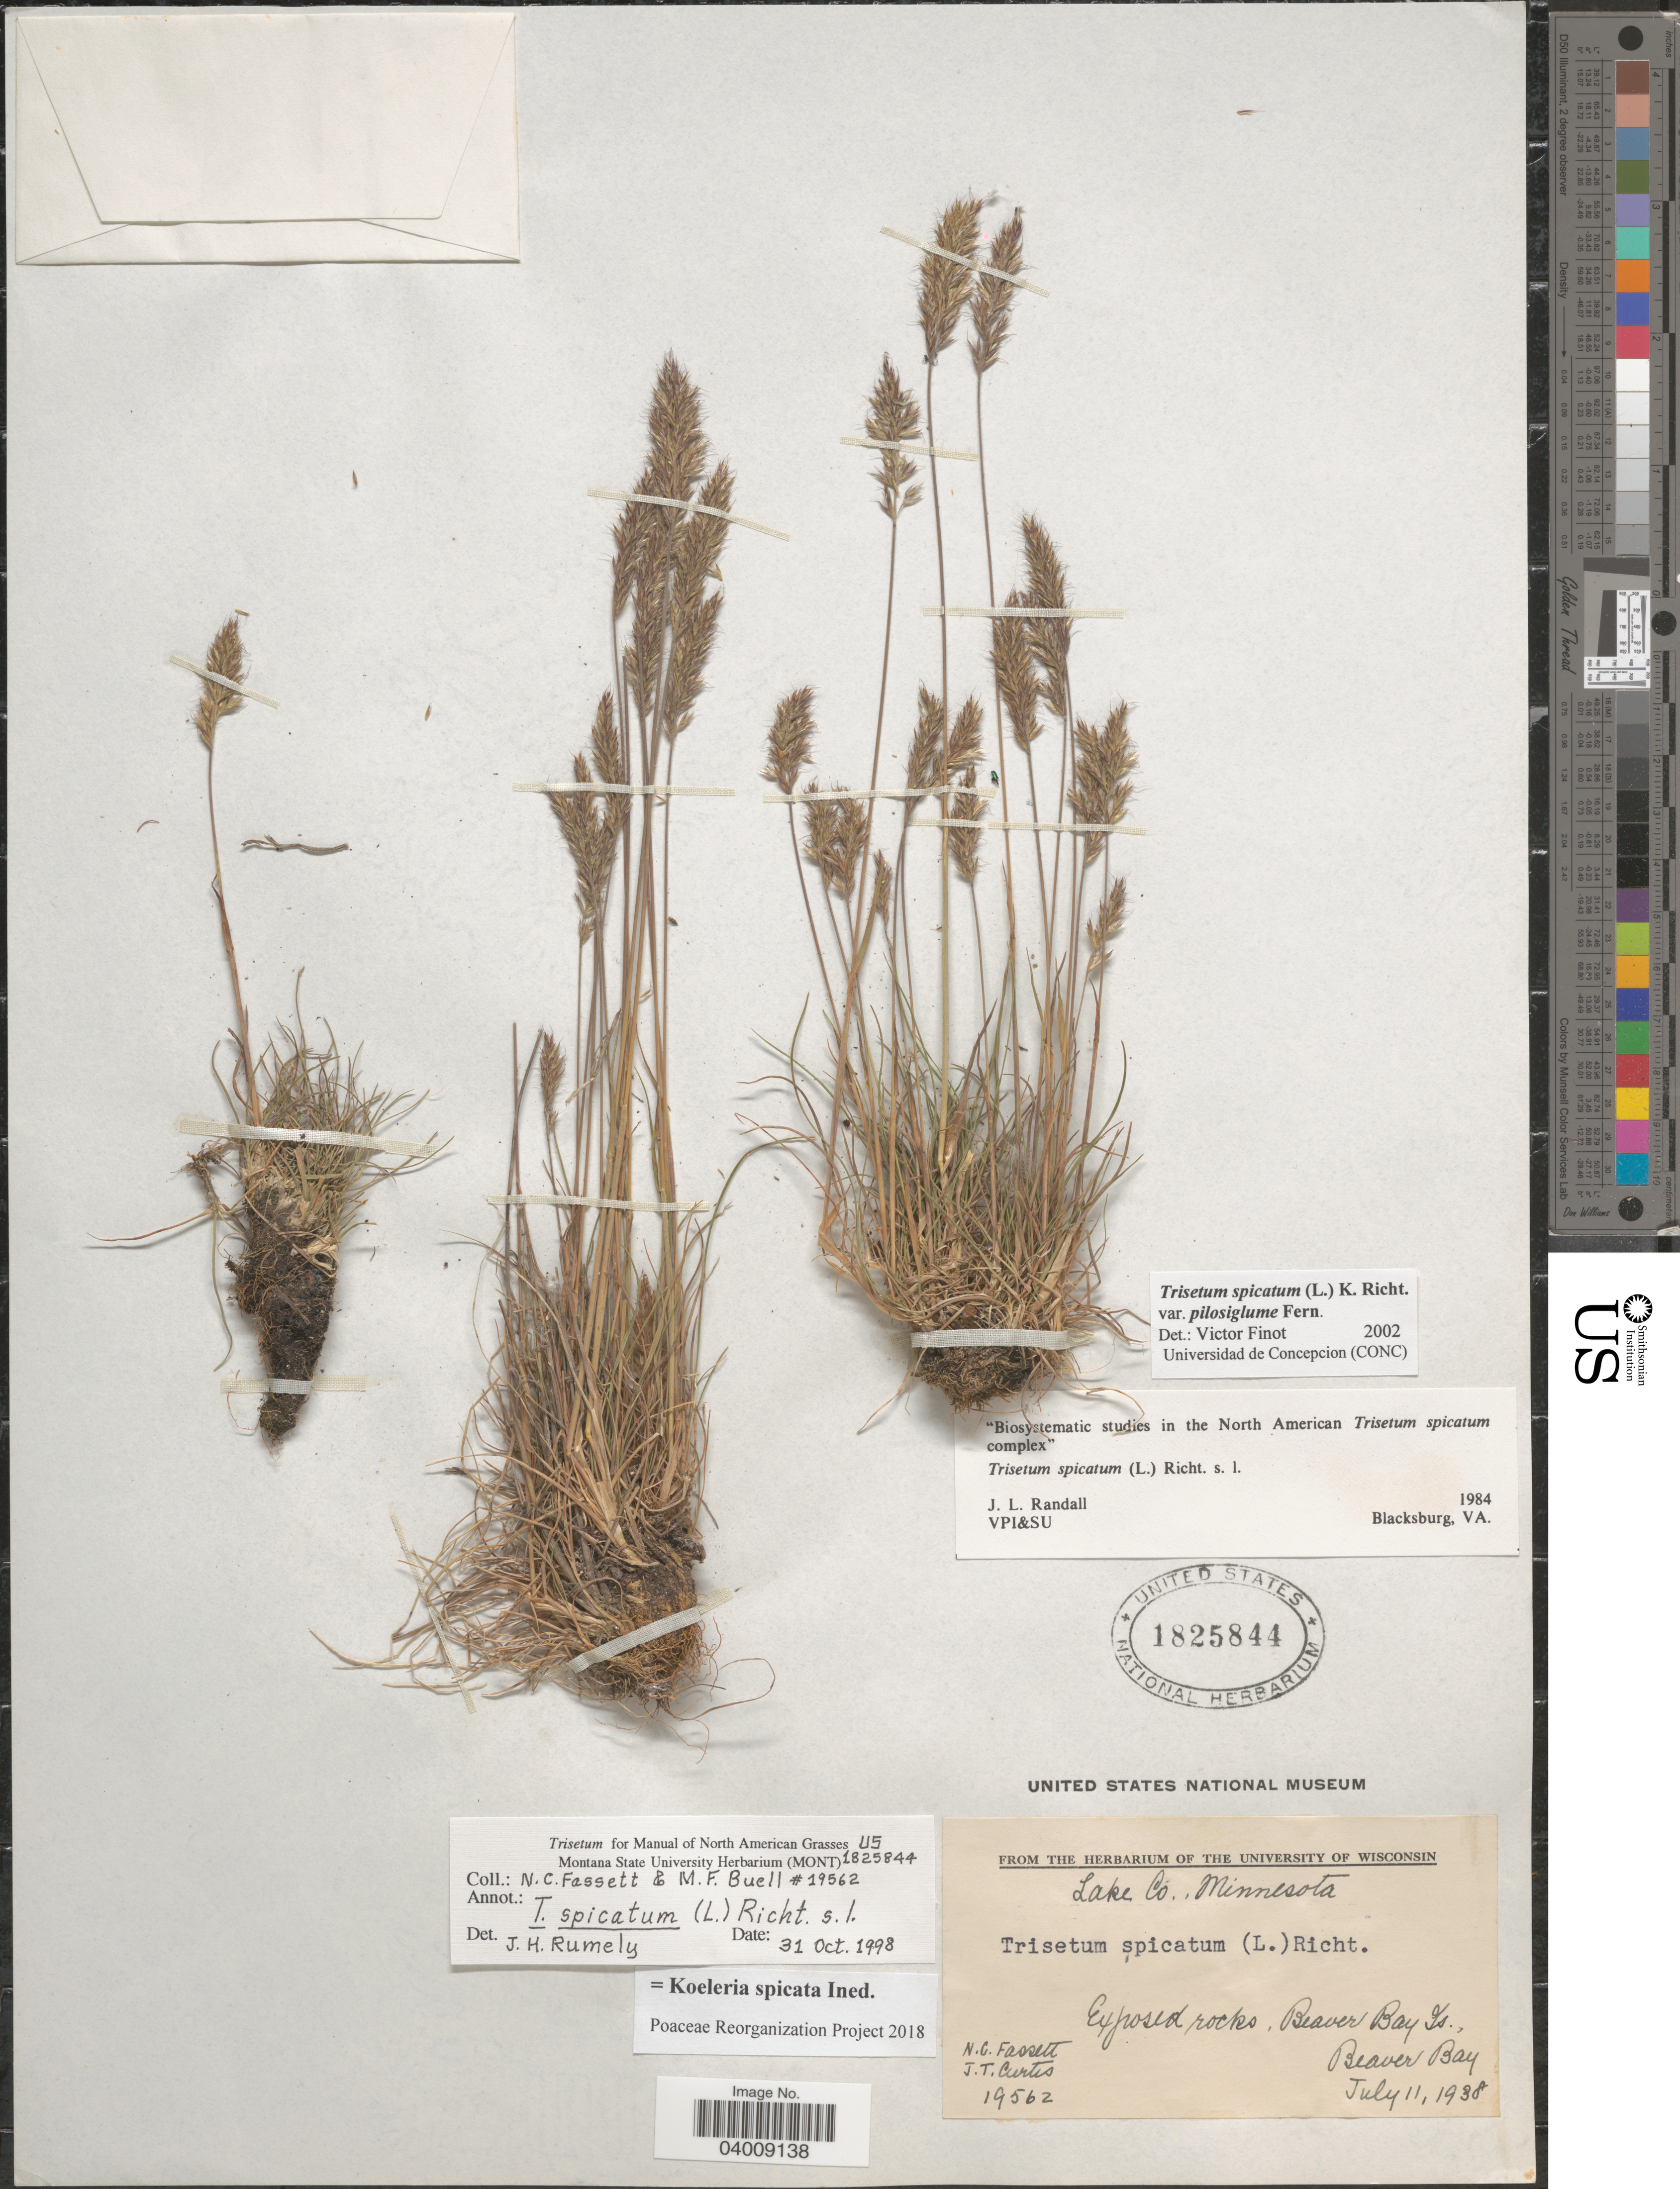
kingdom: Plantae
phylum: Tracheophyta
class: Liliopsida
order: Poales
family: Poaceae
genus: Koeleria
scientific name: Koeleria spicata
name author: (L.) Barberá et al.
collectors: N. C. Fassett & J. Curtis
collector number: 19562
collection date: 1938-07-11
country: United States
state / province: Minnesota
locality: Lake Co. Beaver Bay Is., Beaver Bay.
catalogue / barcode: US 1825844